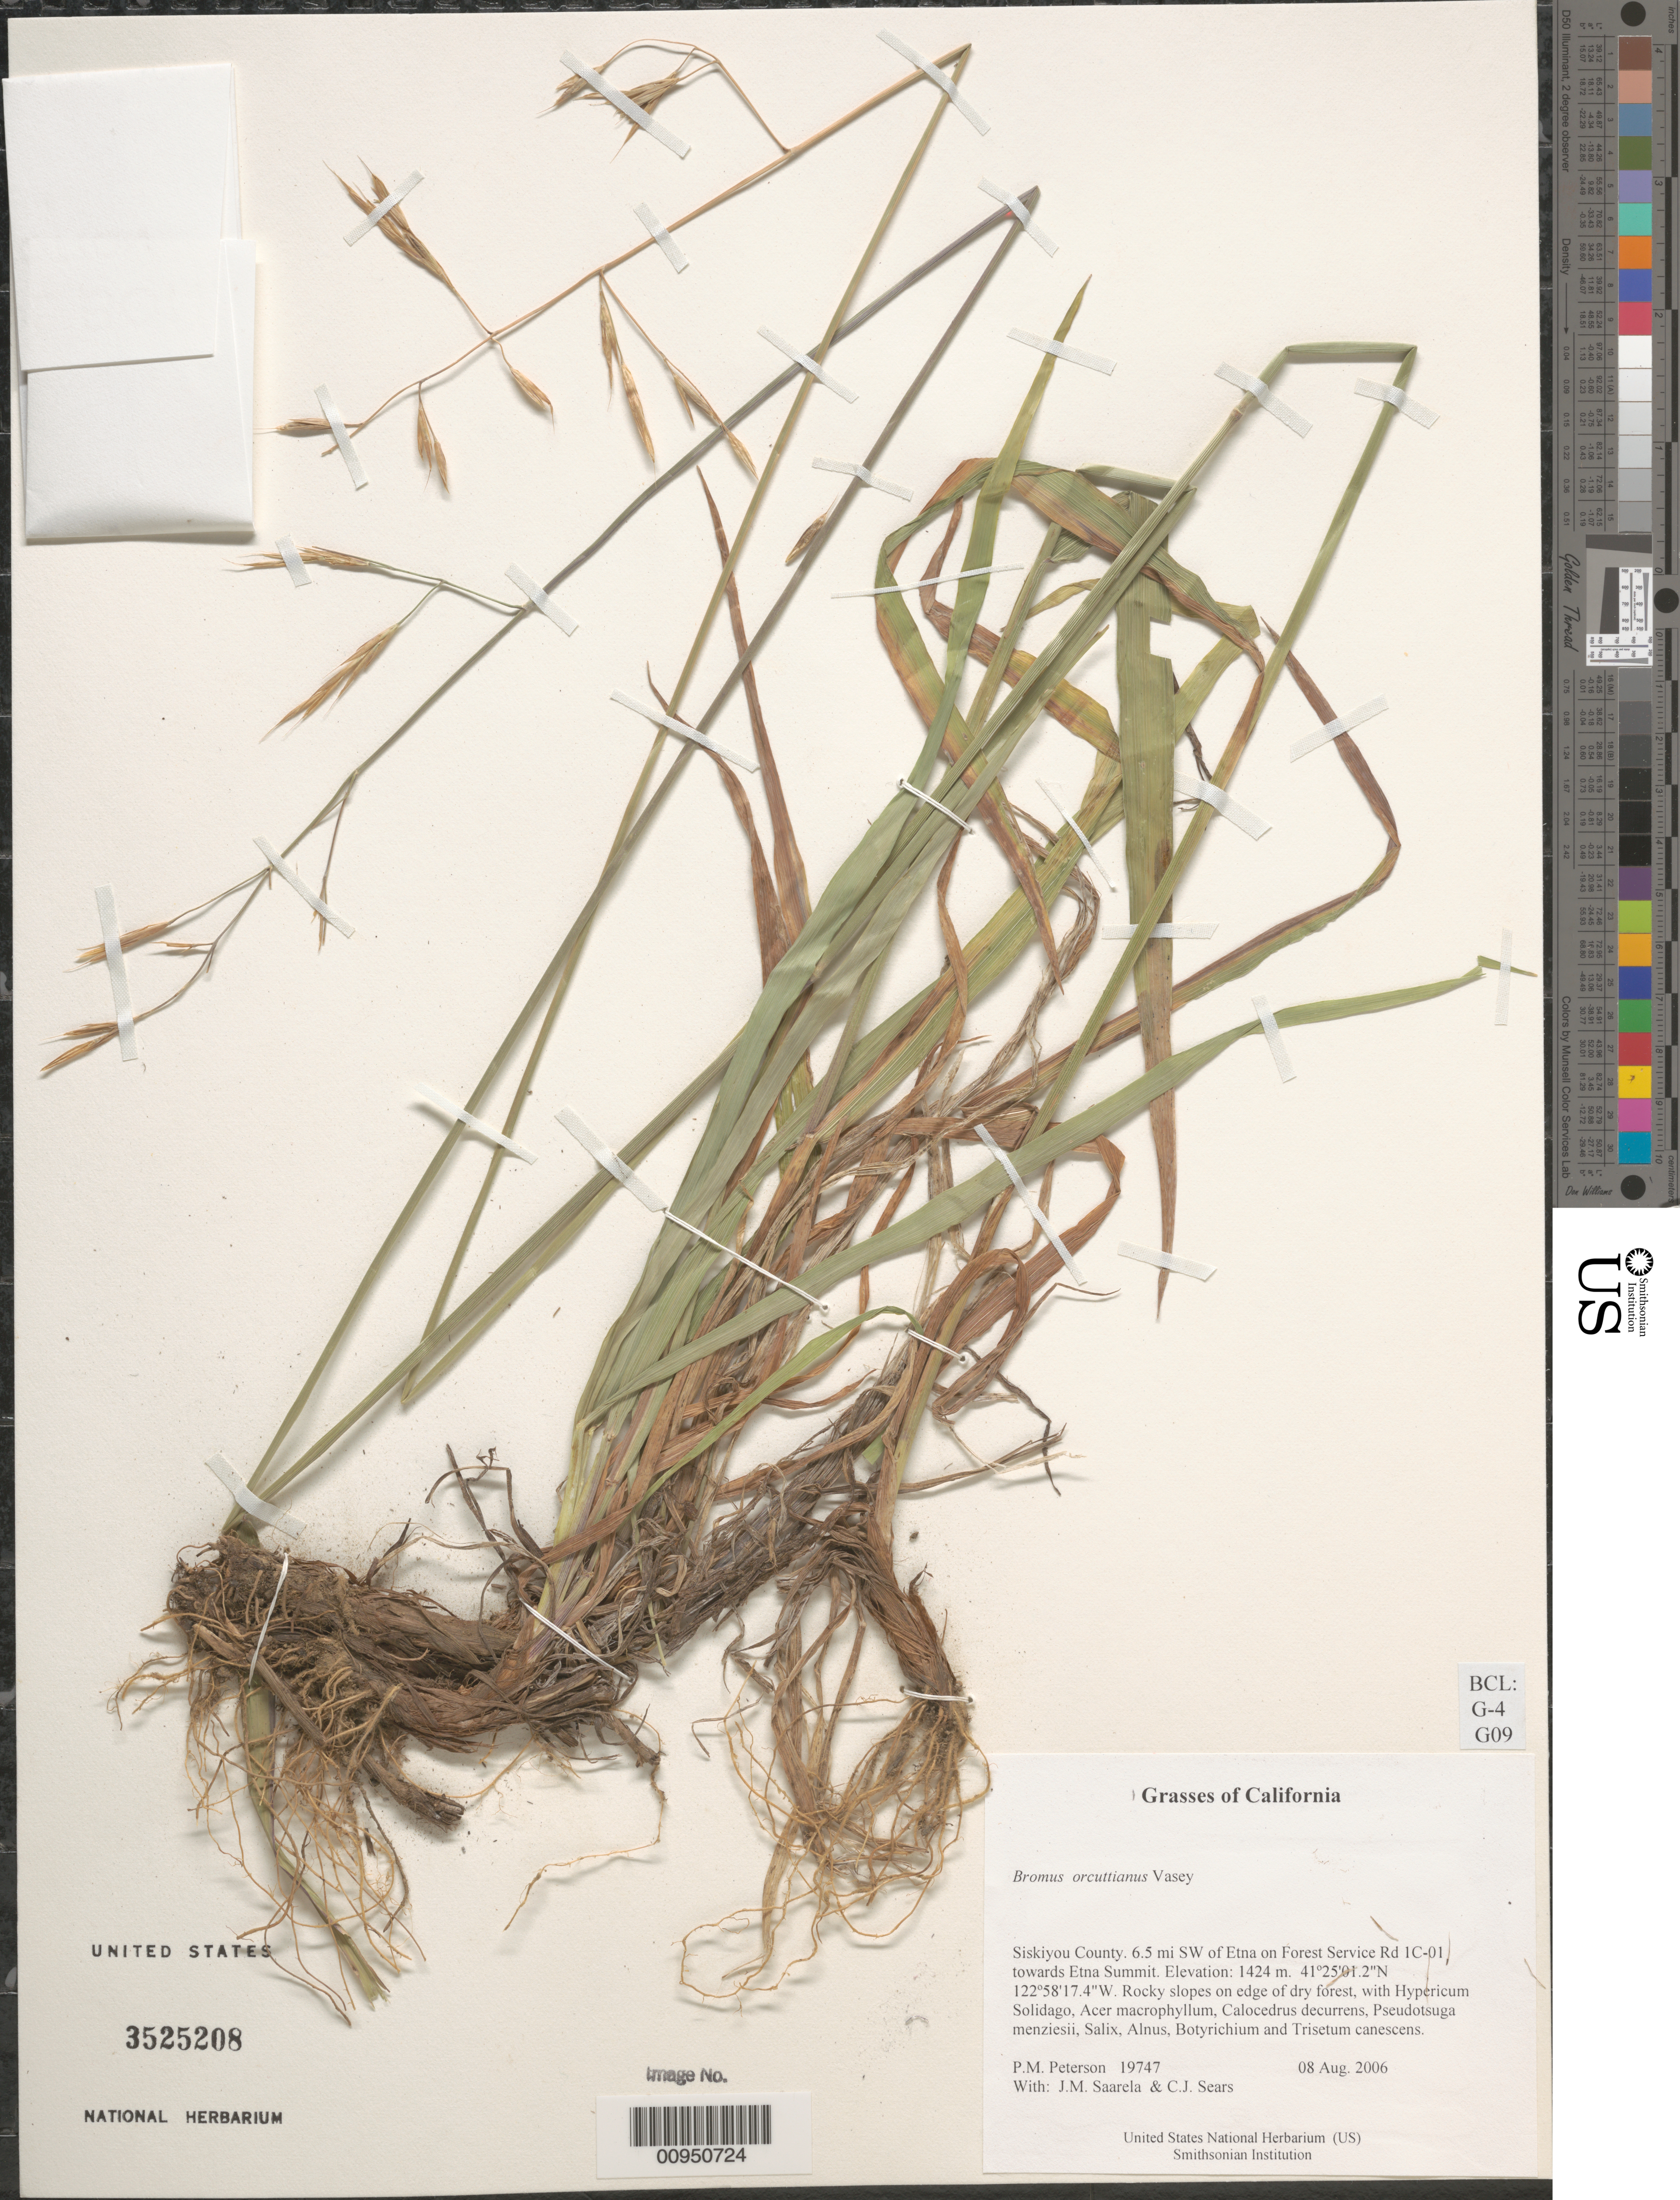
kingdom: Plantae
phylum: Tracheophyta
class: Liliopsida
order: Poales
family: Poaceae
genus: Bromus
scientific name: Bromus orcuttianus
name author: Vasey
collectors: P. M. Peterson, J. Saarela & C. Sears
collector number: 19747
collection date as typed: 08 Aug 2006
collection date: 2006-08-08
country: United States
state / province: California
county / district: Siskiyou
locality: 6.5 mi SW of Etna on Forest Service Rd 1C-01 towards Etna Summit.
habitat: Rocky slopes on edge of dry forest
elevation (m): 1424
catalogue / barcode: US 3525208